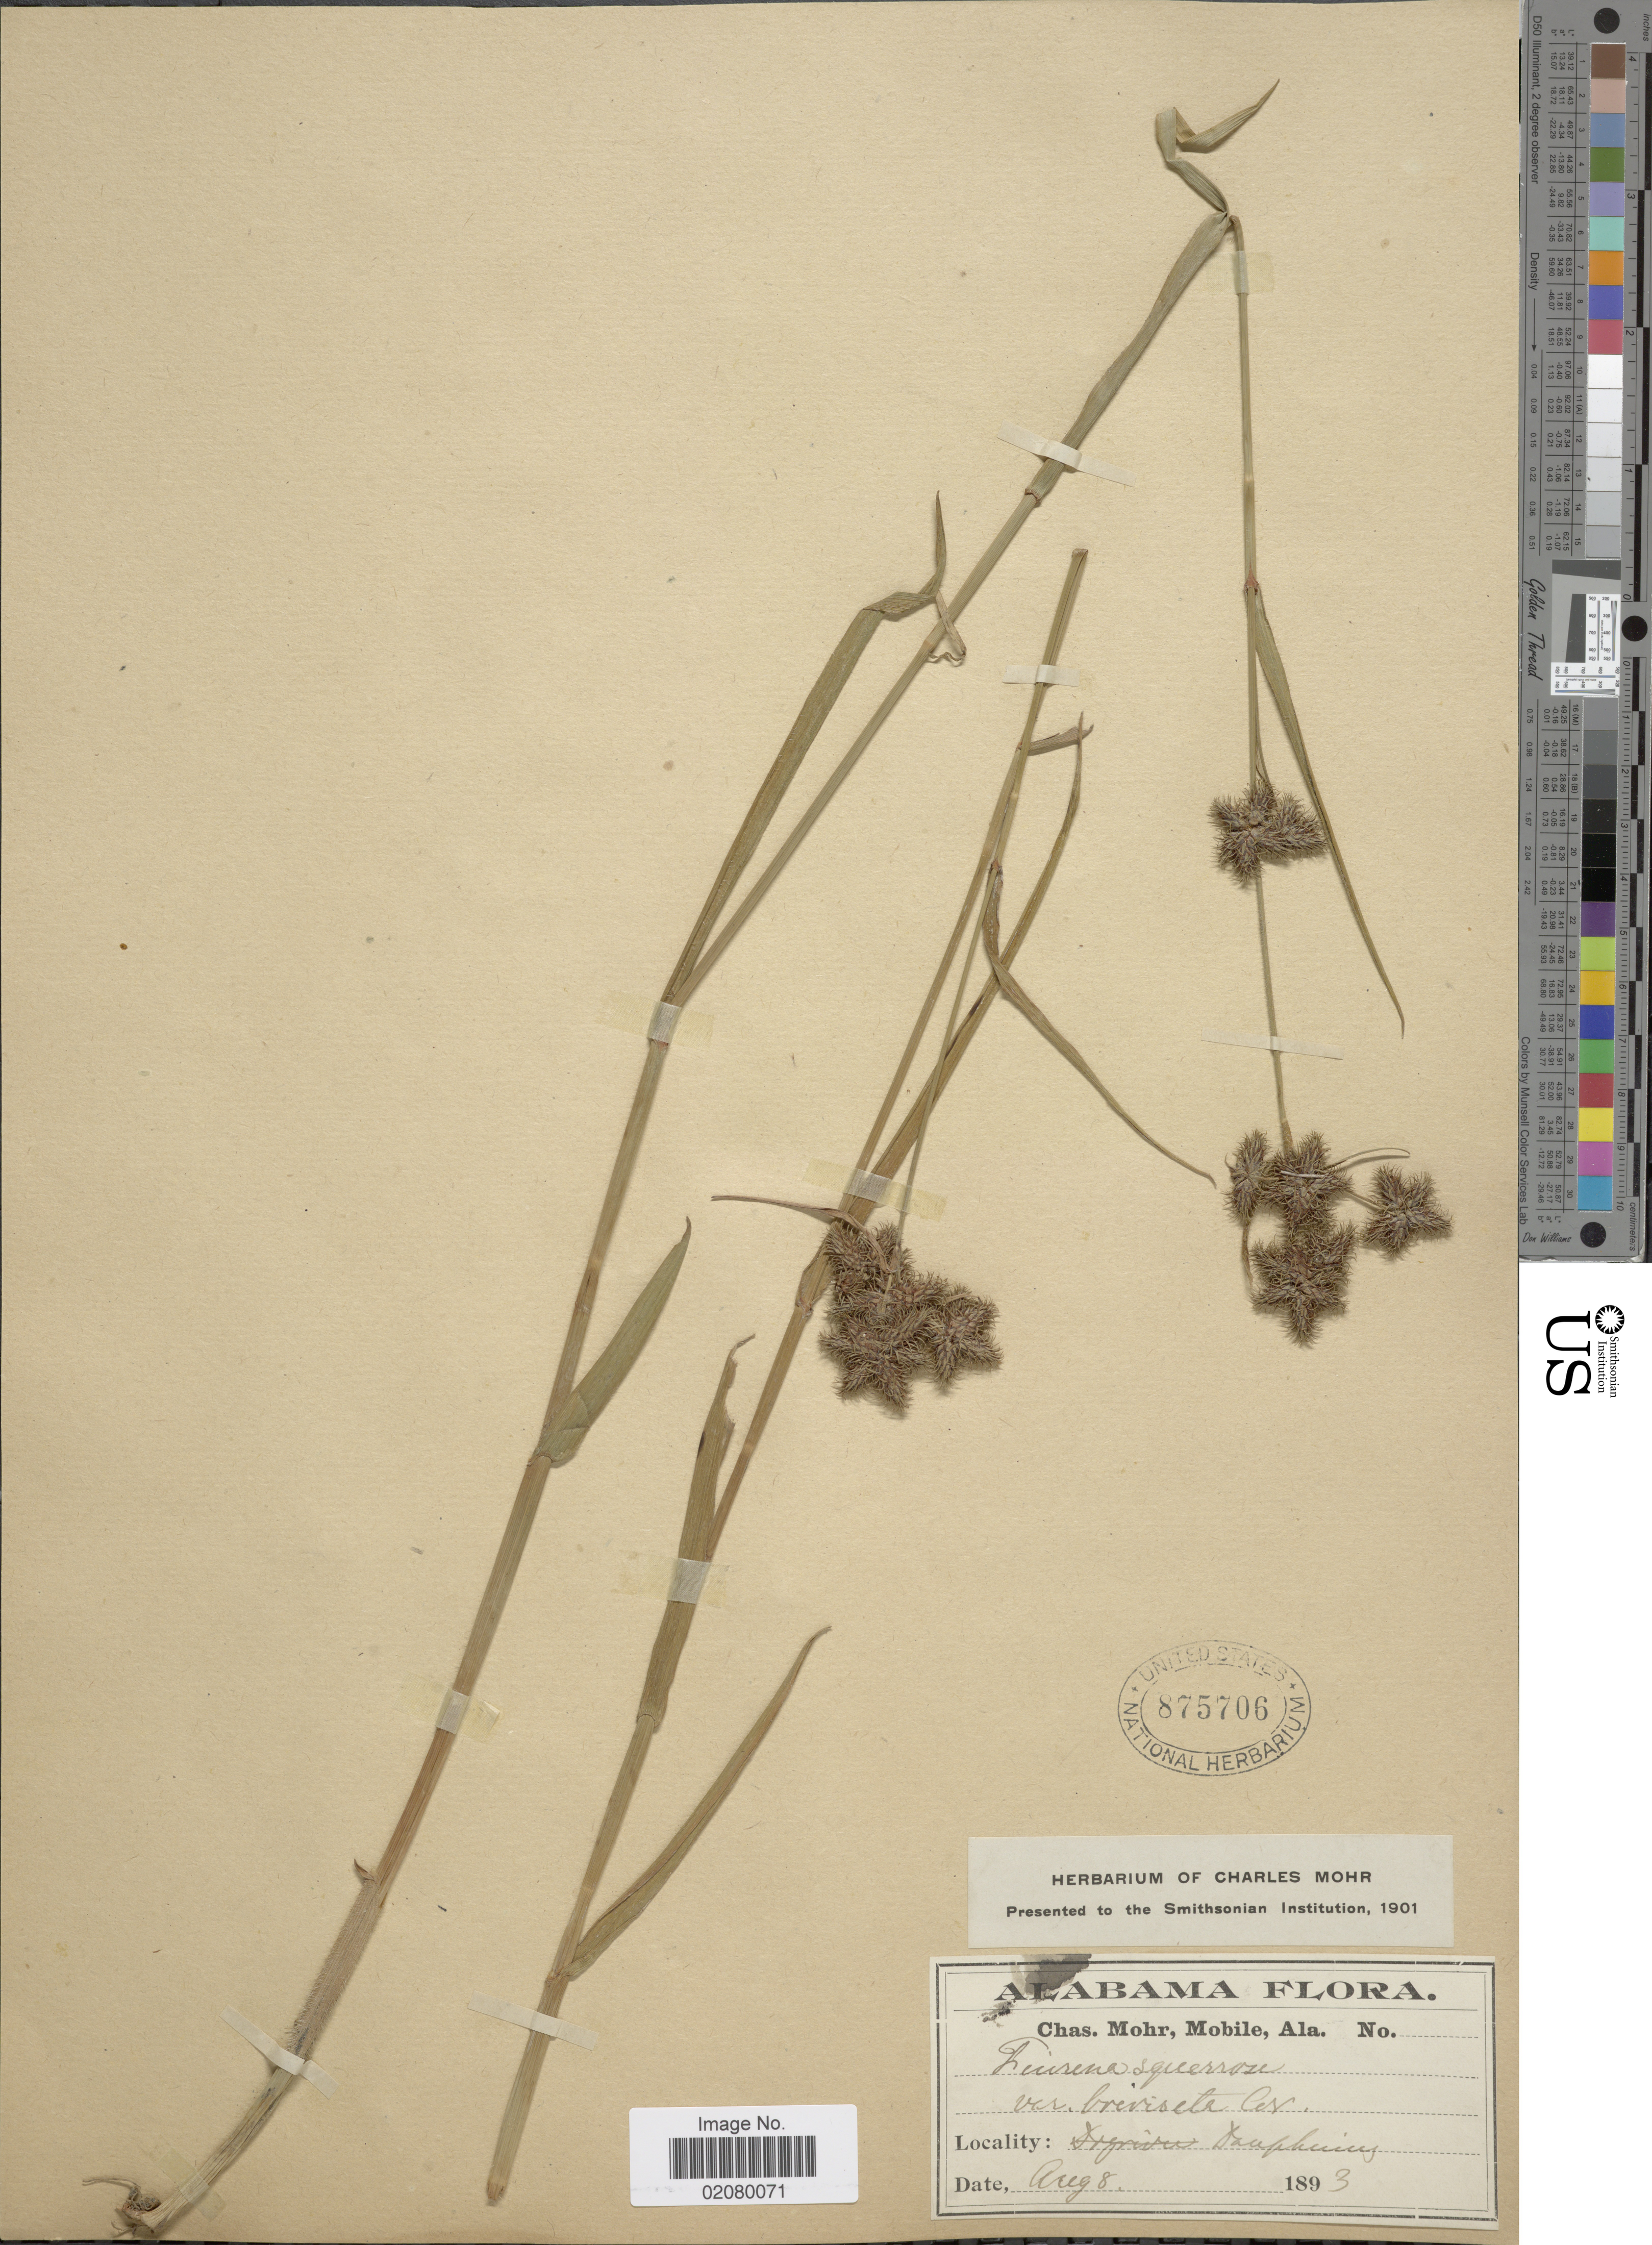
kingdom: Plantae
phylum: Tracheophyta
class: Liliopsida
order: Poales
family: Cyperaceae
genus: Fuirena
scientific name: Fuirena squarrosa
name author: Michx.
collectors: C. T. Mohr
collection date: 1893-08-08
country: United States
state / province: Alabama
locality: Dauphin.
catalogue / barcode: US 875706